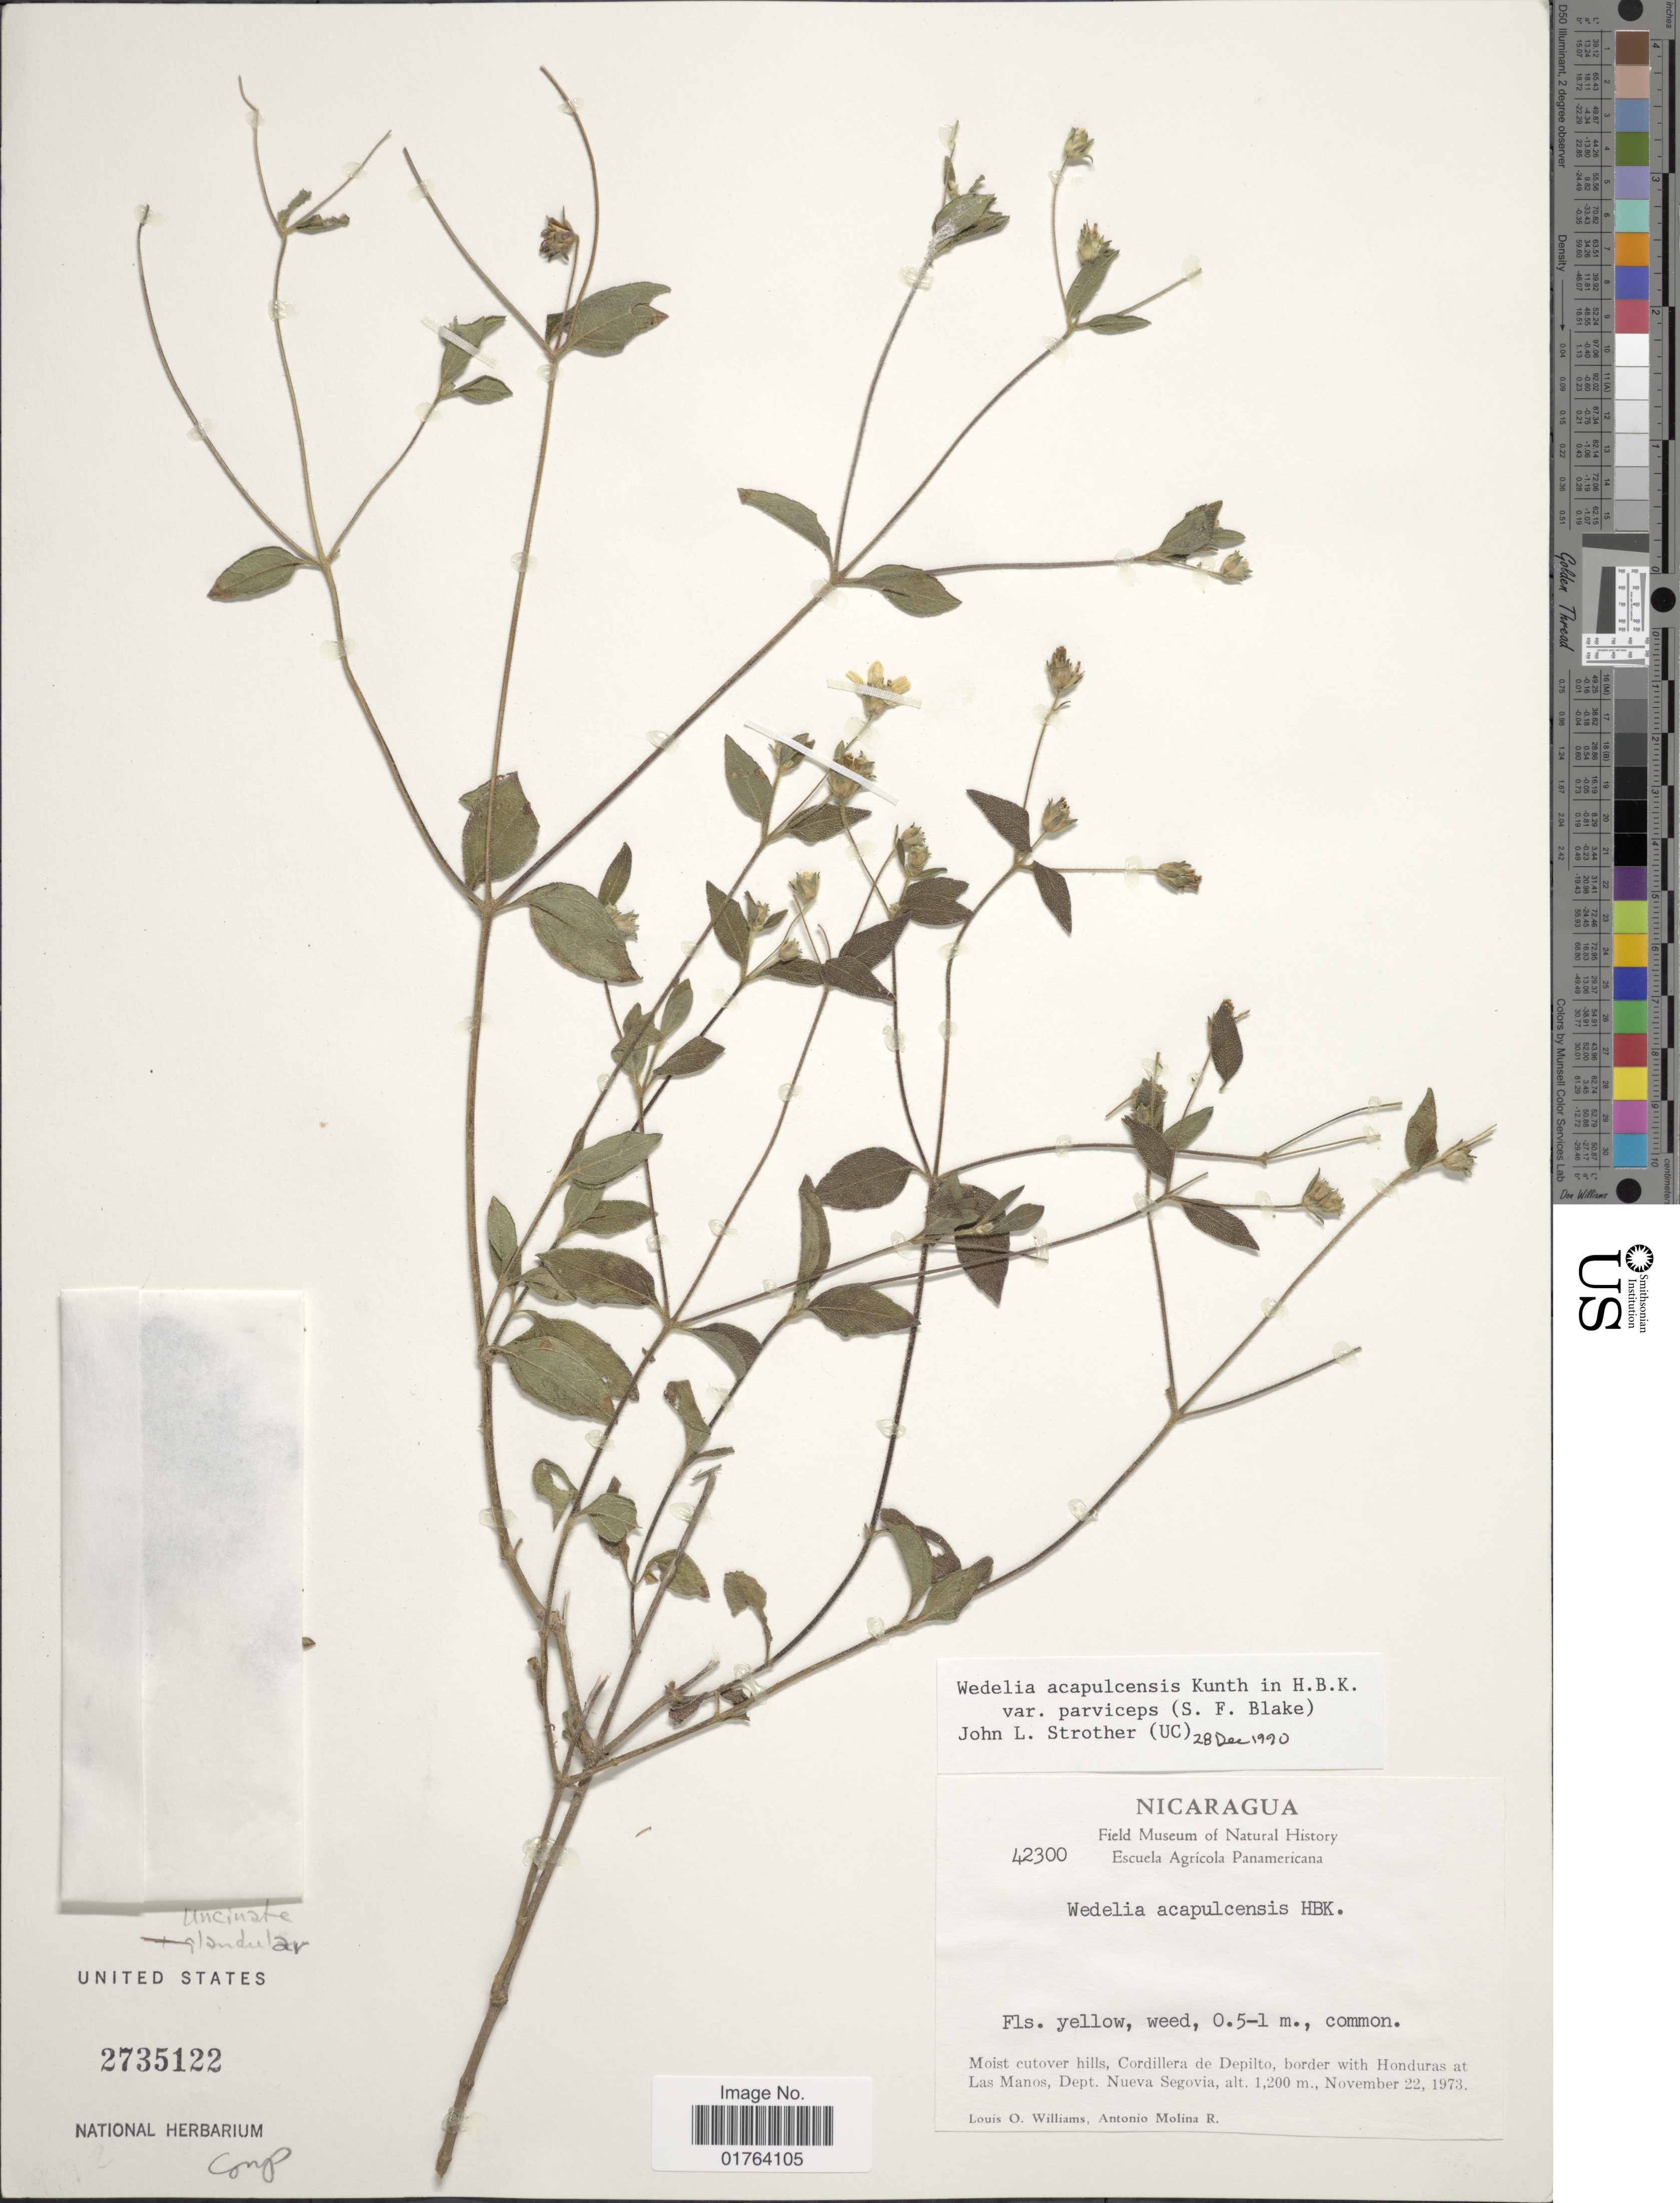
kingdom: Plantae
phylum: Tracheophyta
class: Magnoliopsida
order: Asterales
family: Asteraceae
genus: Wedelia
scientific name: Wedelia acapulcensis var. parviceps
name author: (S.F. Blake) Strother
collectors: L. O. Williams & A. Molina R.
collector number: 42300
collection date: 1973-11-22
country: Nicaragua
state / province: Nueva Segovia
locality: Cordillera de Depilto, border with Honduras at Las Manos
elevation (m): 1200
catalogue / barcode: US 2735122